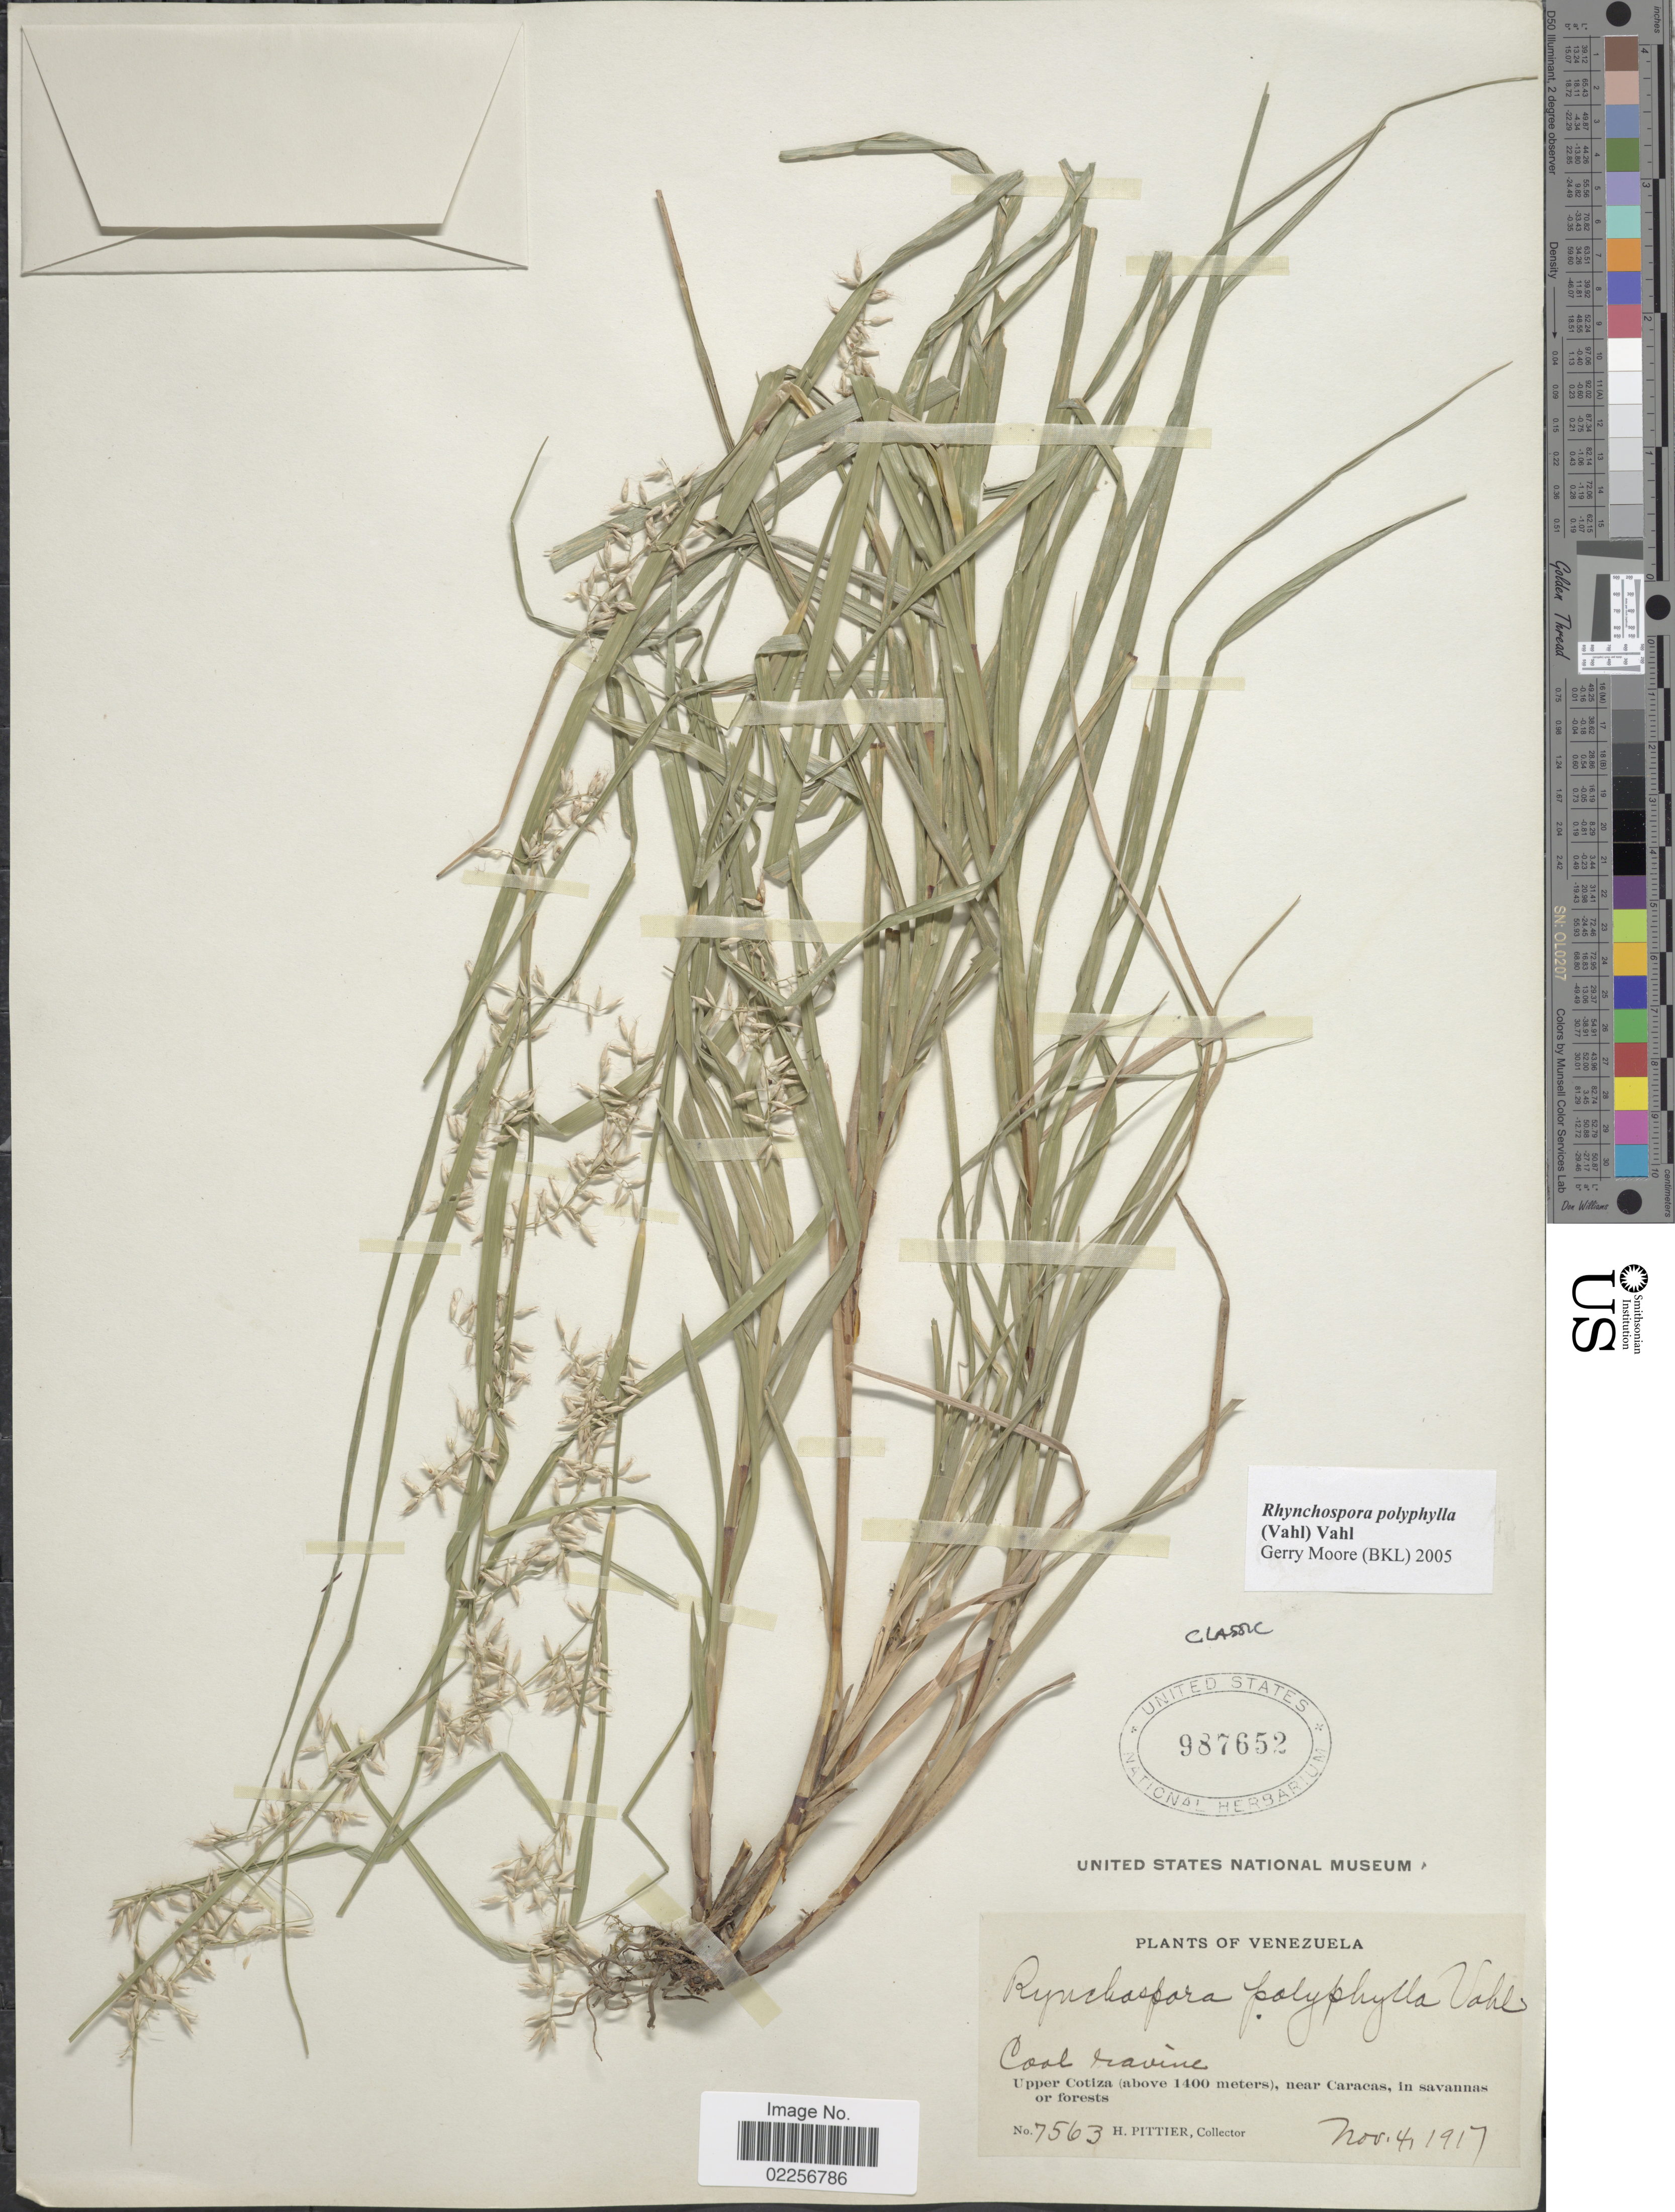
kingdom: Plantae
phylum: Tracheophyta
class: Liliopsida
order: Poales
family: Cyperaceae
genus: Rhynchospora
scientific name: Rhynchospora polyphylla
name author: (Vahl) Vahl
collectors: H. F. Pittier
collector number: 7563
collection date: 1917-11-04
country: Venezuela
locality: Coal ravine. Upper Cotiza, near Caracas, in savannas or forest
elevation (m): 1400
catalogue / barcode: US 987652